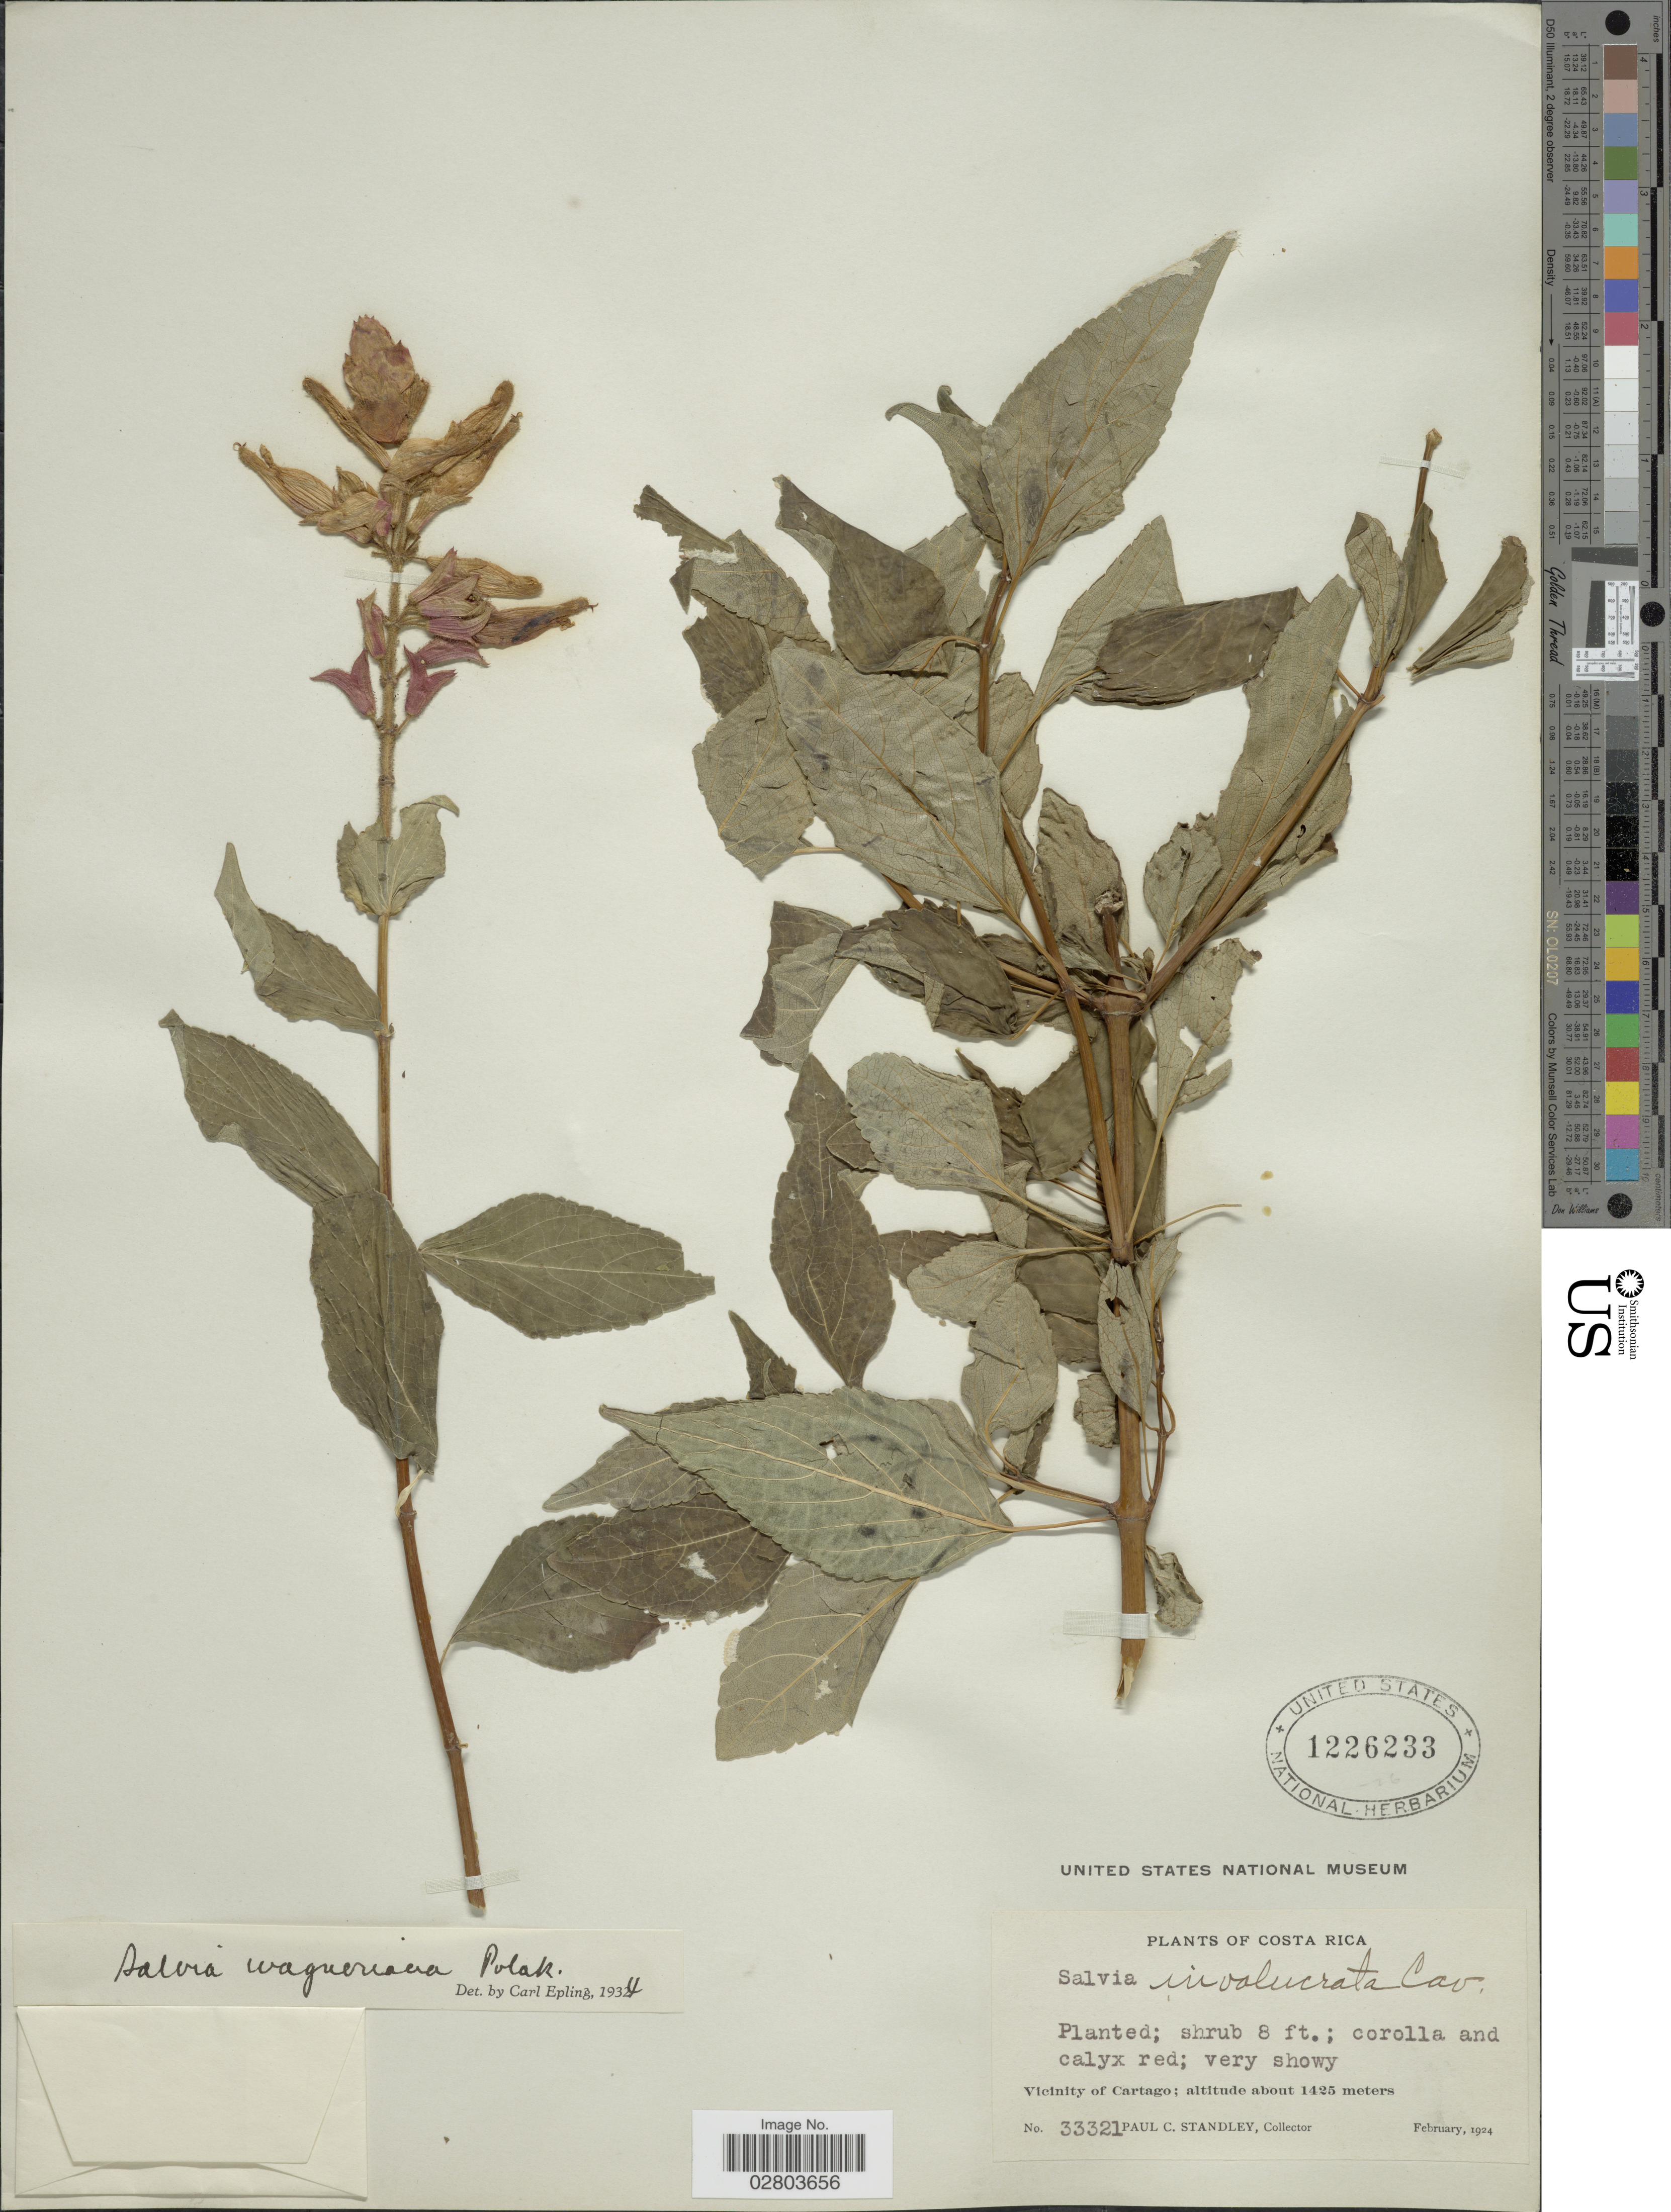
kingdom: Plantae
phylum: Tracheophyta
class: Magnoliopsida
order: Lamiales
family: Lamiaceae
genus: Salvia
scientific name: Salvia wagneriana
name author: Pol.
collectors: P. C. Standley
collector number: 33321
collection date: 1924-02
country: Costa Rica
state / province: Cartago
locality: Vicinity of Cartago.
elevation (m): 1425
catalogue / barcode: US 1226233